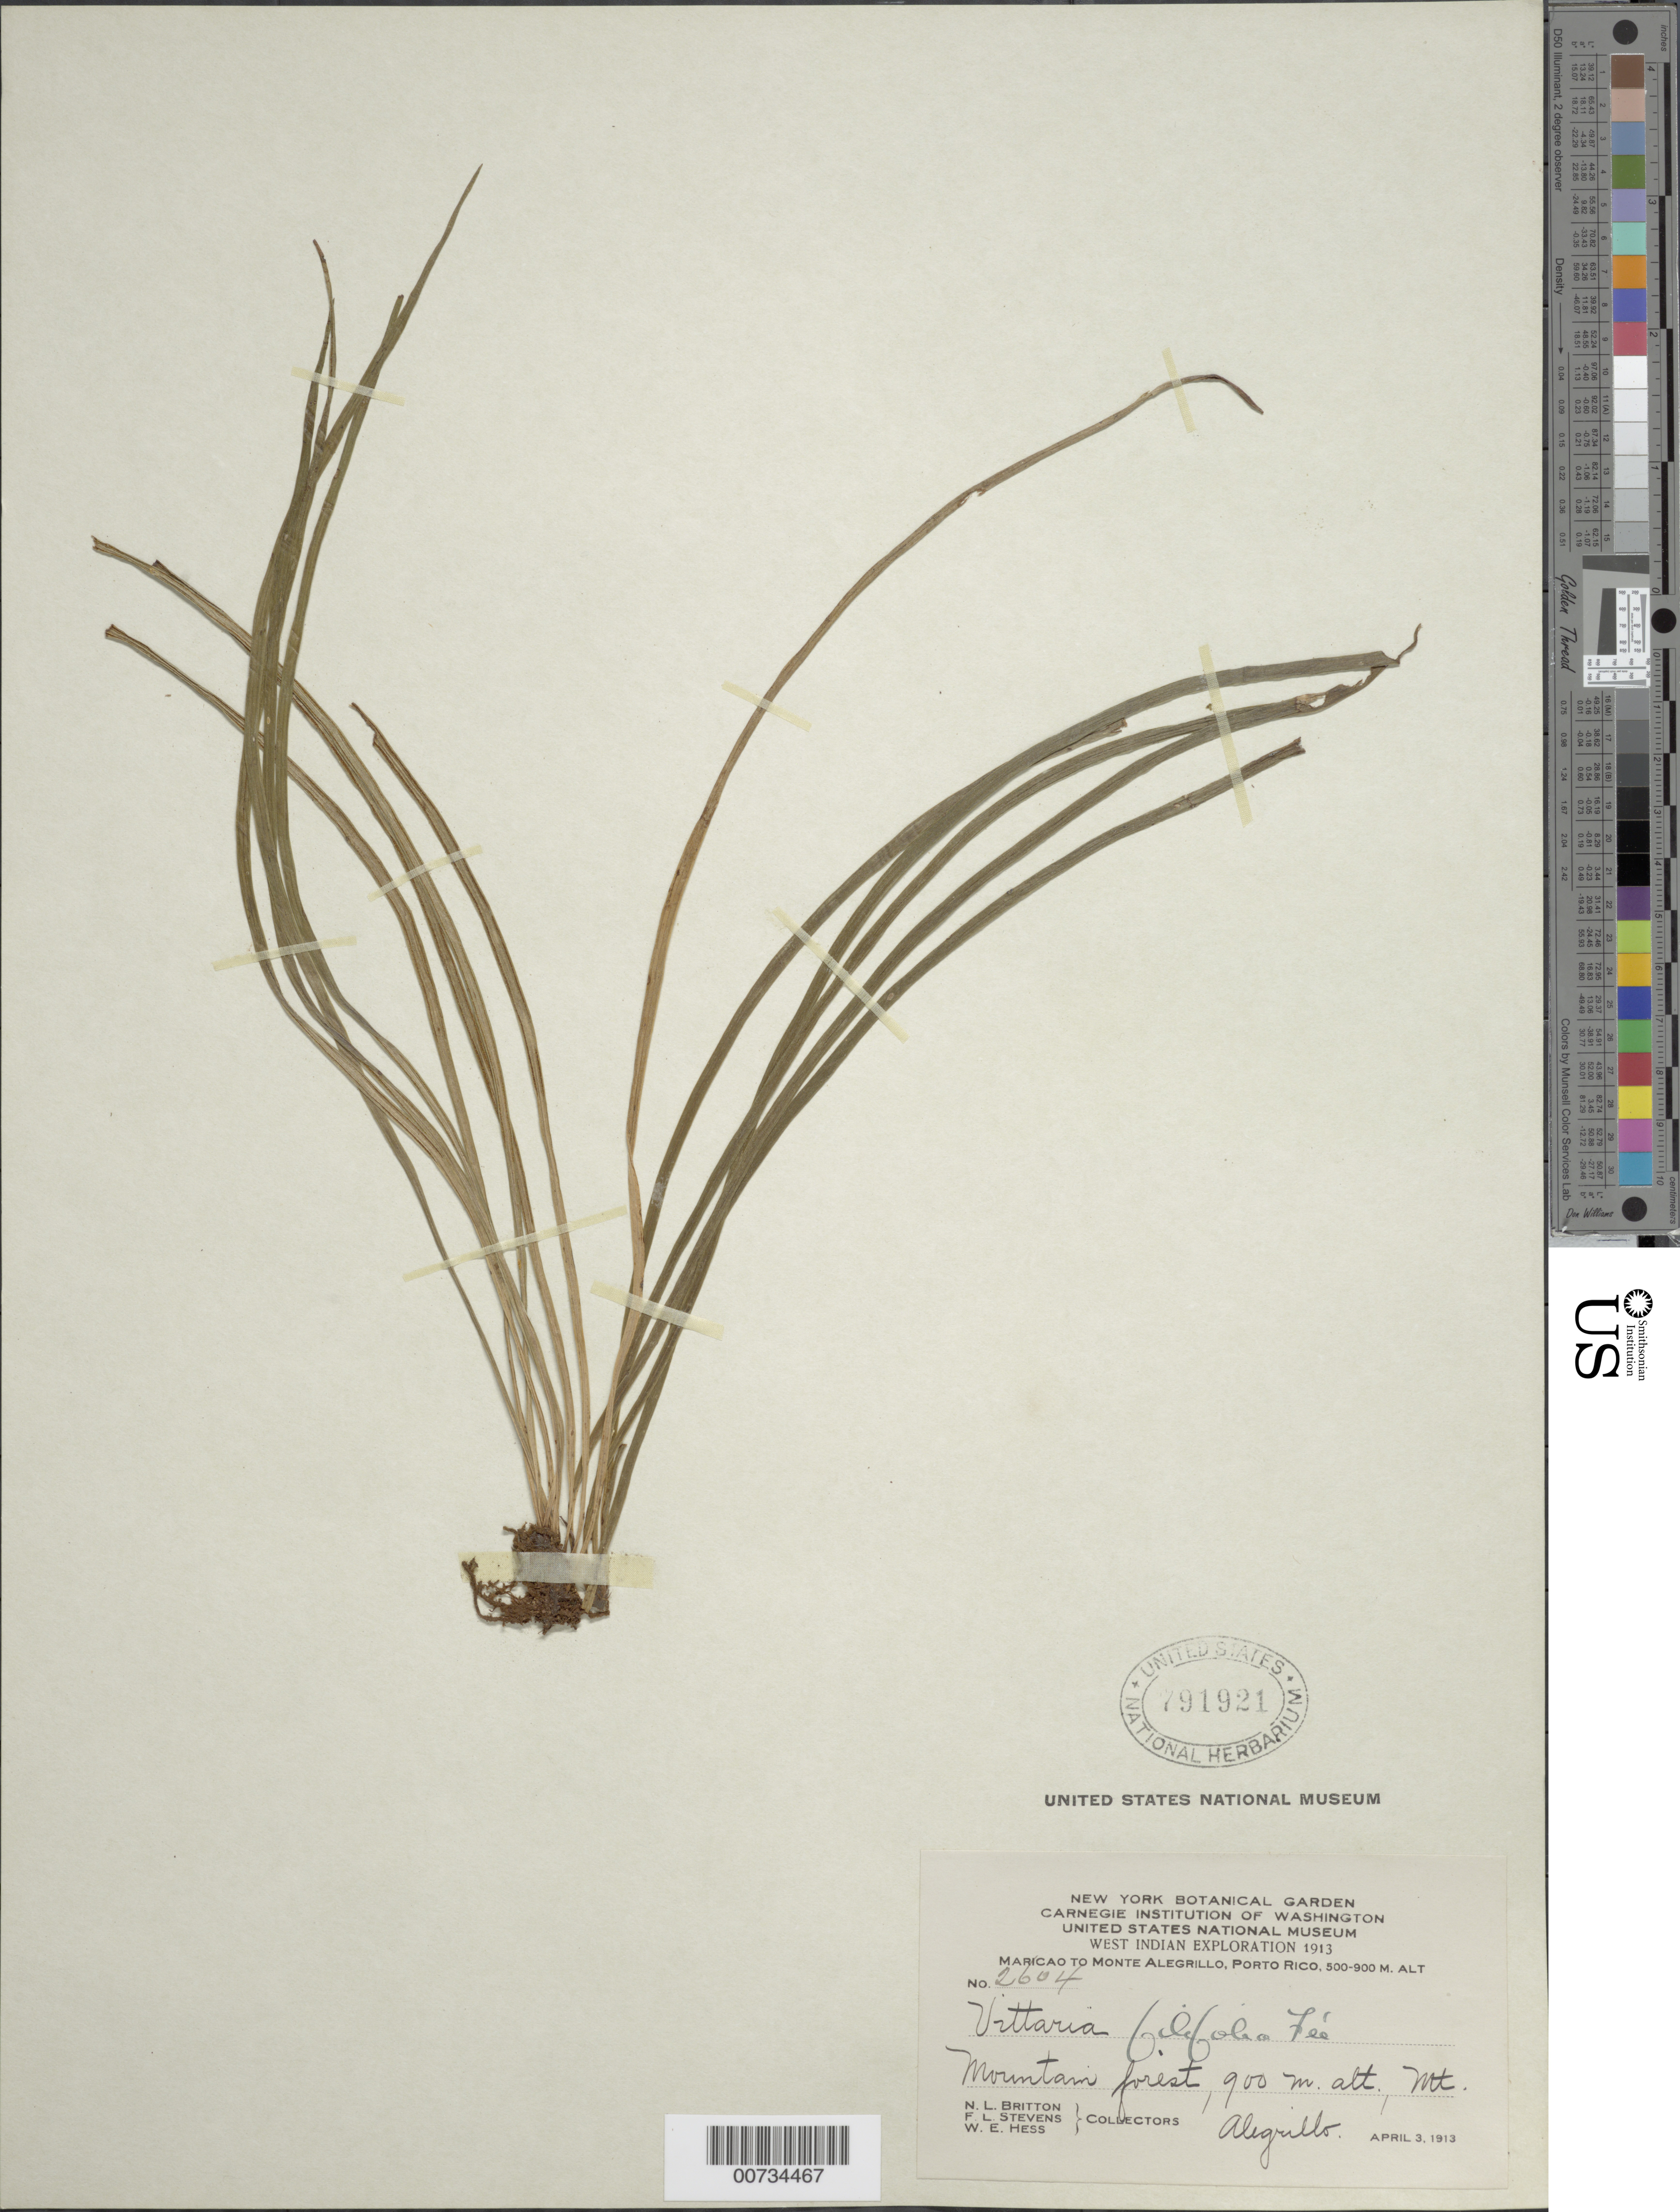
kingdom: Plantae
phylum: Tracheophyta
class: Polypodiopsida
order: Polypodiales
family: Pteridaceae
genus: Vittaria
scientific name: Vittaria lineata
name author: (L.) Sm.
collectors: N. Britton, F. L. Stevens & W. Hess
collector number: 2604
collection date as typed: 03 Apr 1913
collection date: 1913-04-03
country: Puerto Rico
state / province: Maricao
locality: Maricao to Monte Alegrillo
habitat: Mountain forest, 900 m. alt., Mt. Alegrillo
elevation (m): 500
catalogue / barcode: US 791921